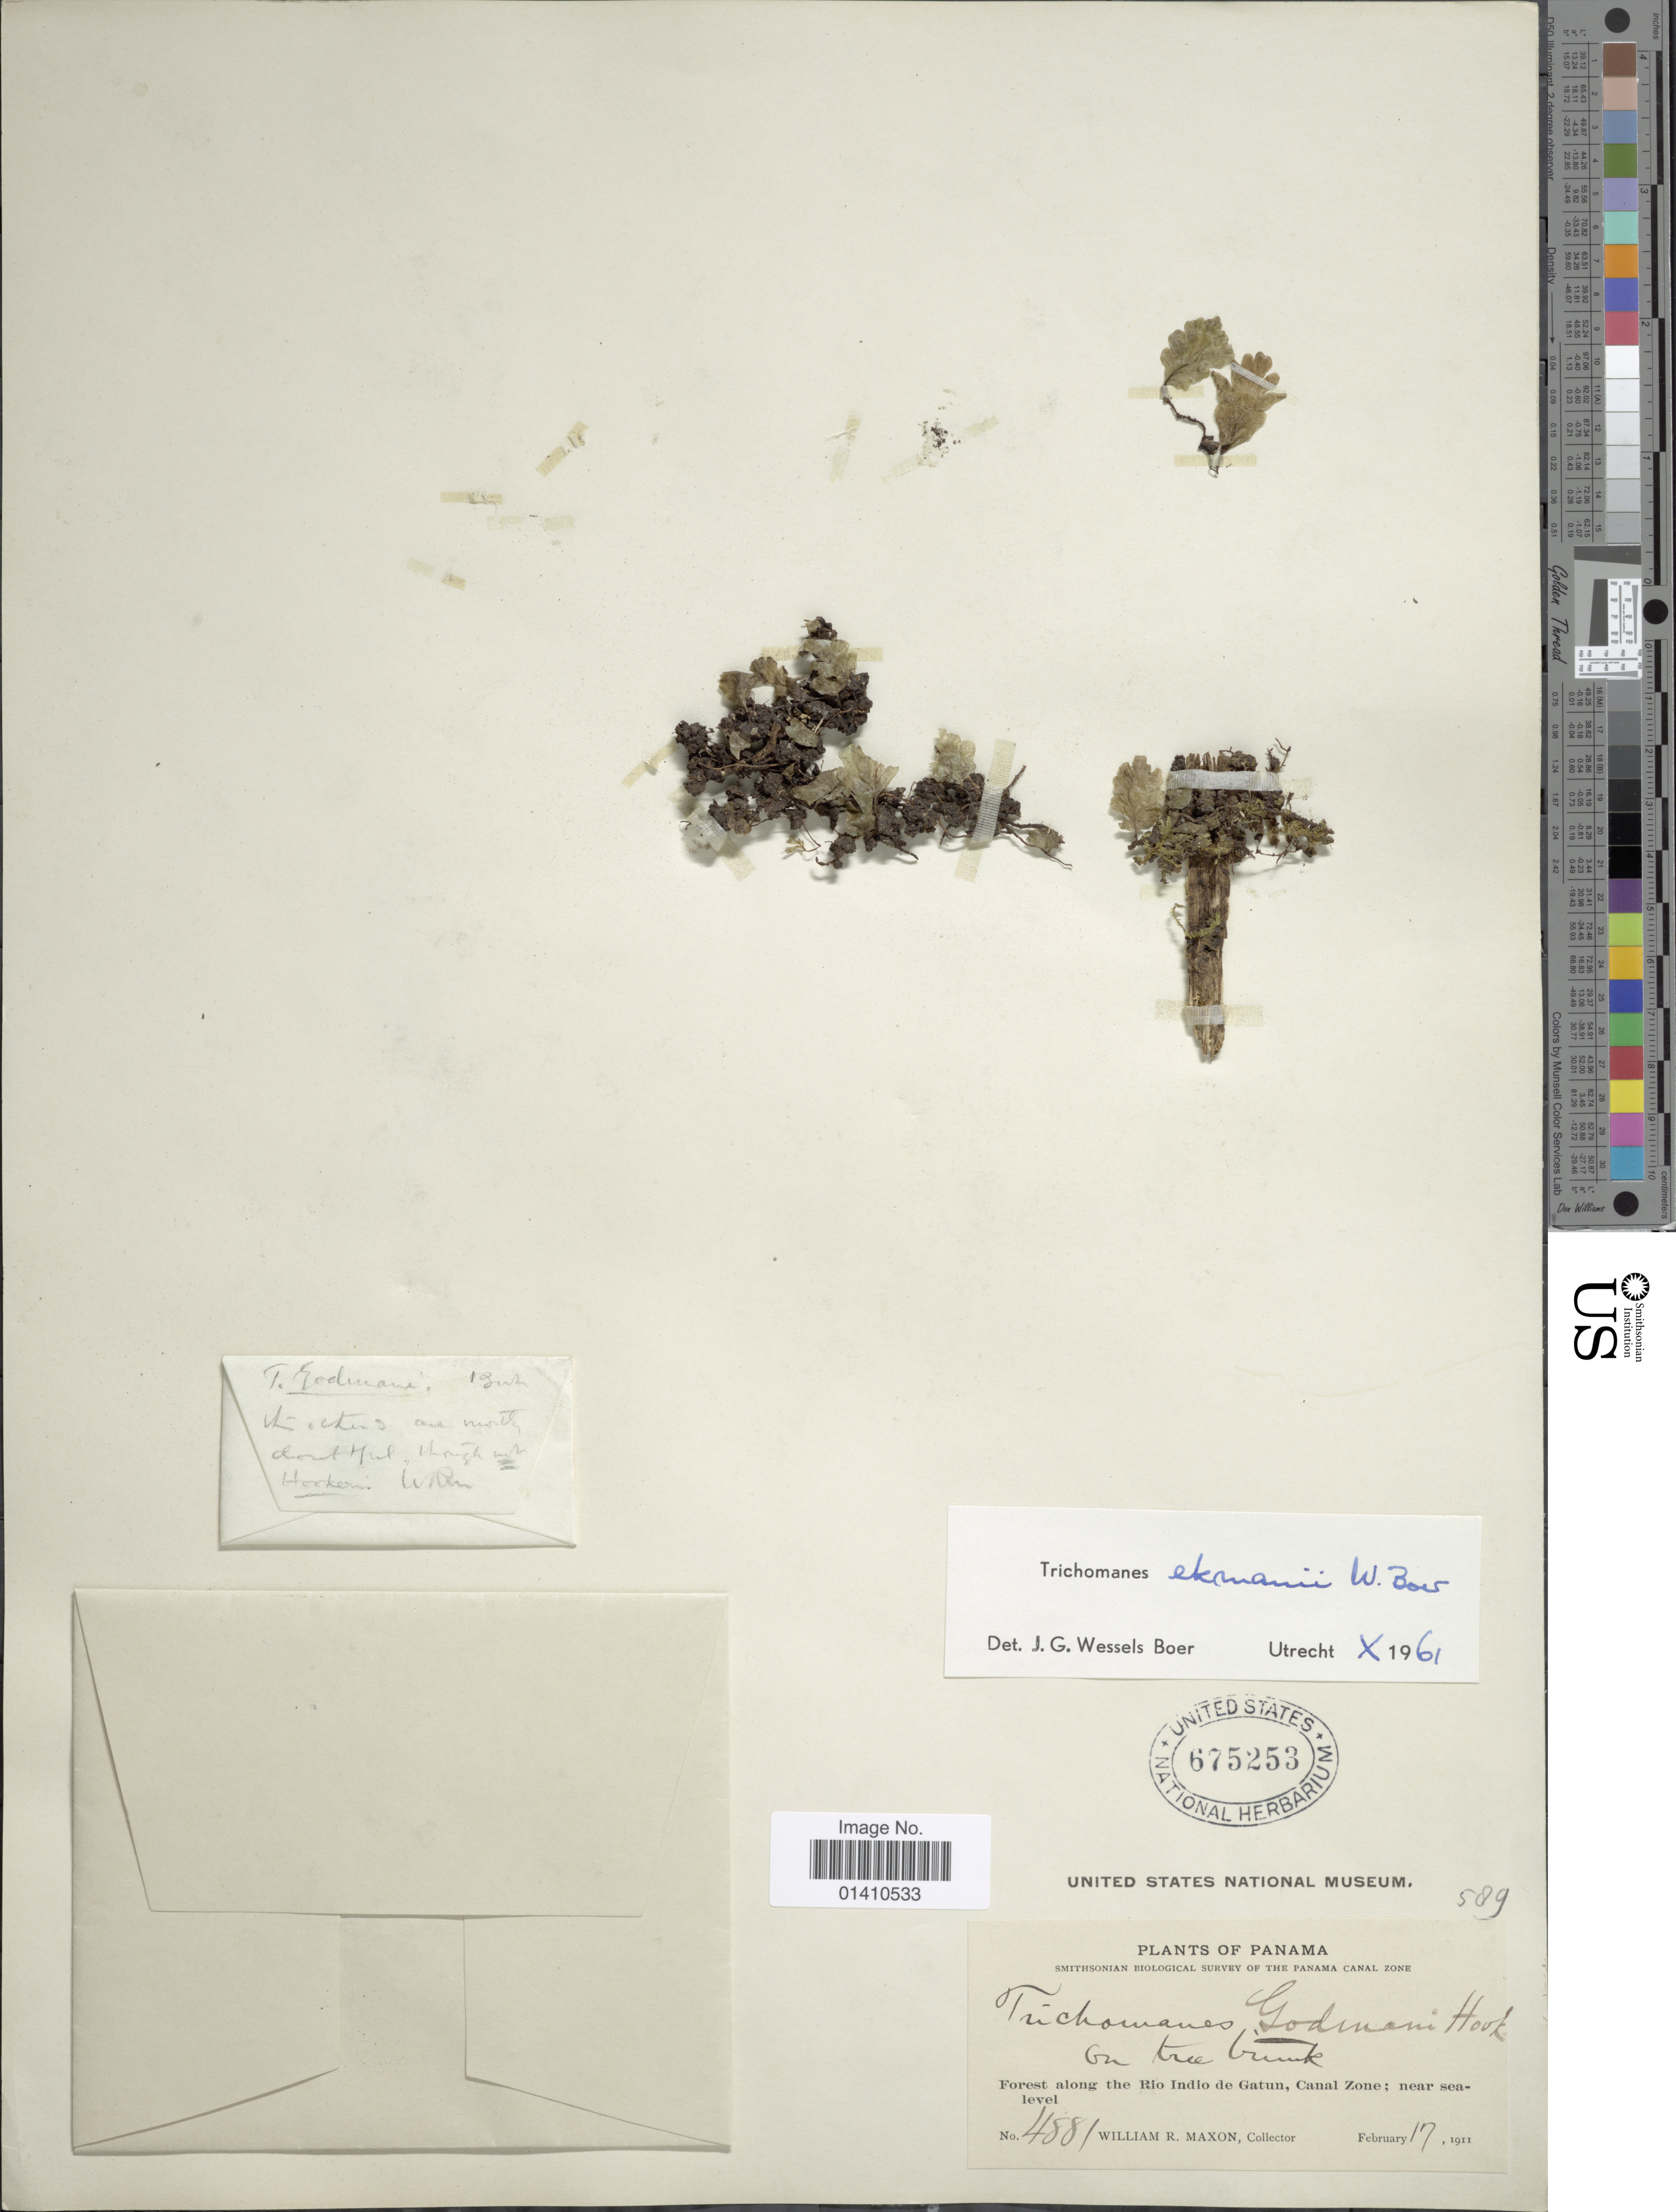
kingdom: Plantae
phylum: Tracheophyta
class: Polypodiopsida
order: Hymenophyllales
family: Hymenophyllaceae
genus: Didymoglossum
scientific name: Didymoglossum ekmanii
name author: (Wess. Boer) Ebihara & Dubuisson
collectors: W. R. Maxon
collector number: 4881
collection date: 1911-02-17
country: Panama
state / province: Colón / Panamá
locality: Forest along the Rio Indio de Gatun, Canal Zone: near scalevel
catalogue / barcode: US 675253